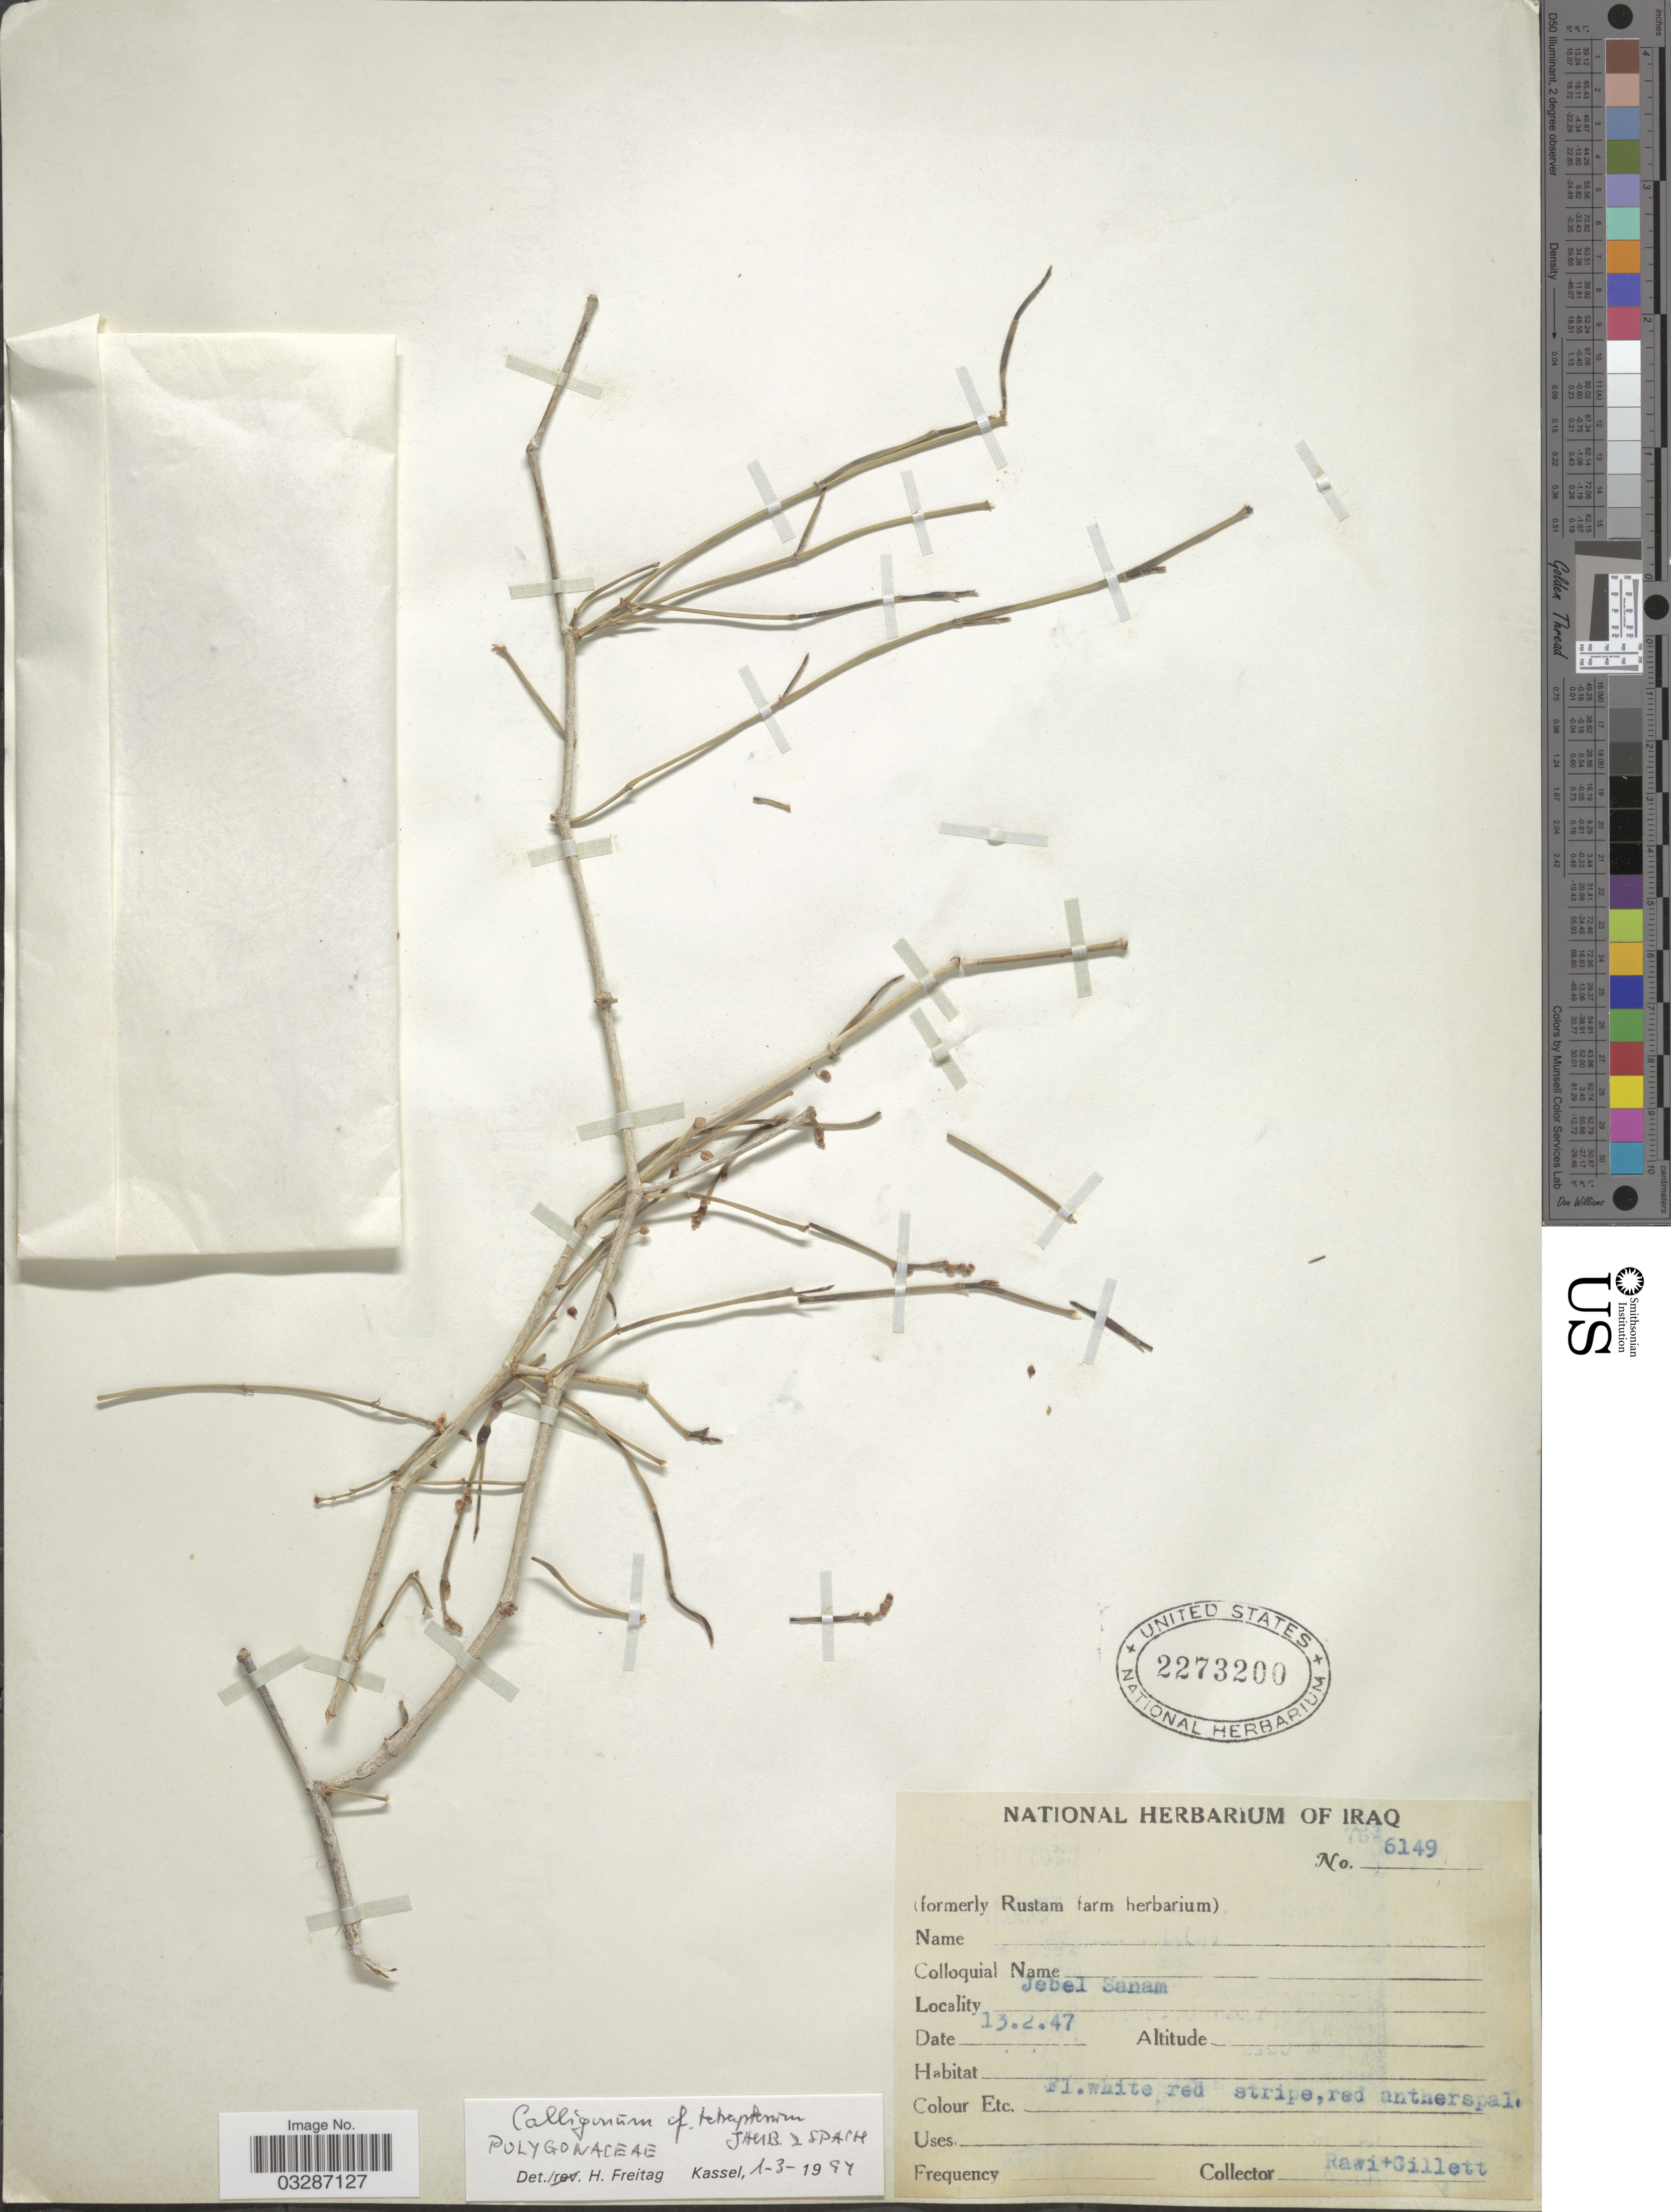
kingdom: Plantae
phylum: Tracheophyta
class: Magnoliopsida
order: Caryophyllales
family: Polygonaceae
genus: Calligonum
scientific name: Calligonum tetrapterum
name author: (Meisn. ex DC.) Jaub. & Spach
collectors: -. Rawi & Gillett, --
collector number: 6149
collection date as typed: Transcribed d/m/y: 13/2/47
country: Iraq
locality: Jebel Sanam.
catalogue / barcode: US 2273200